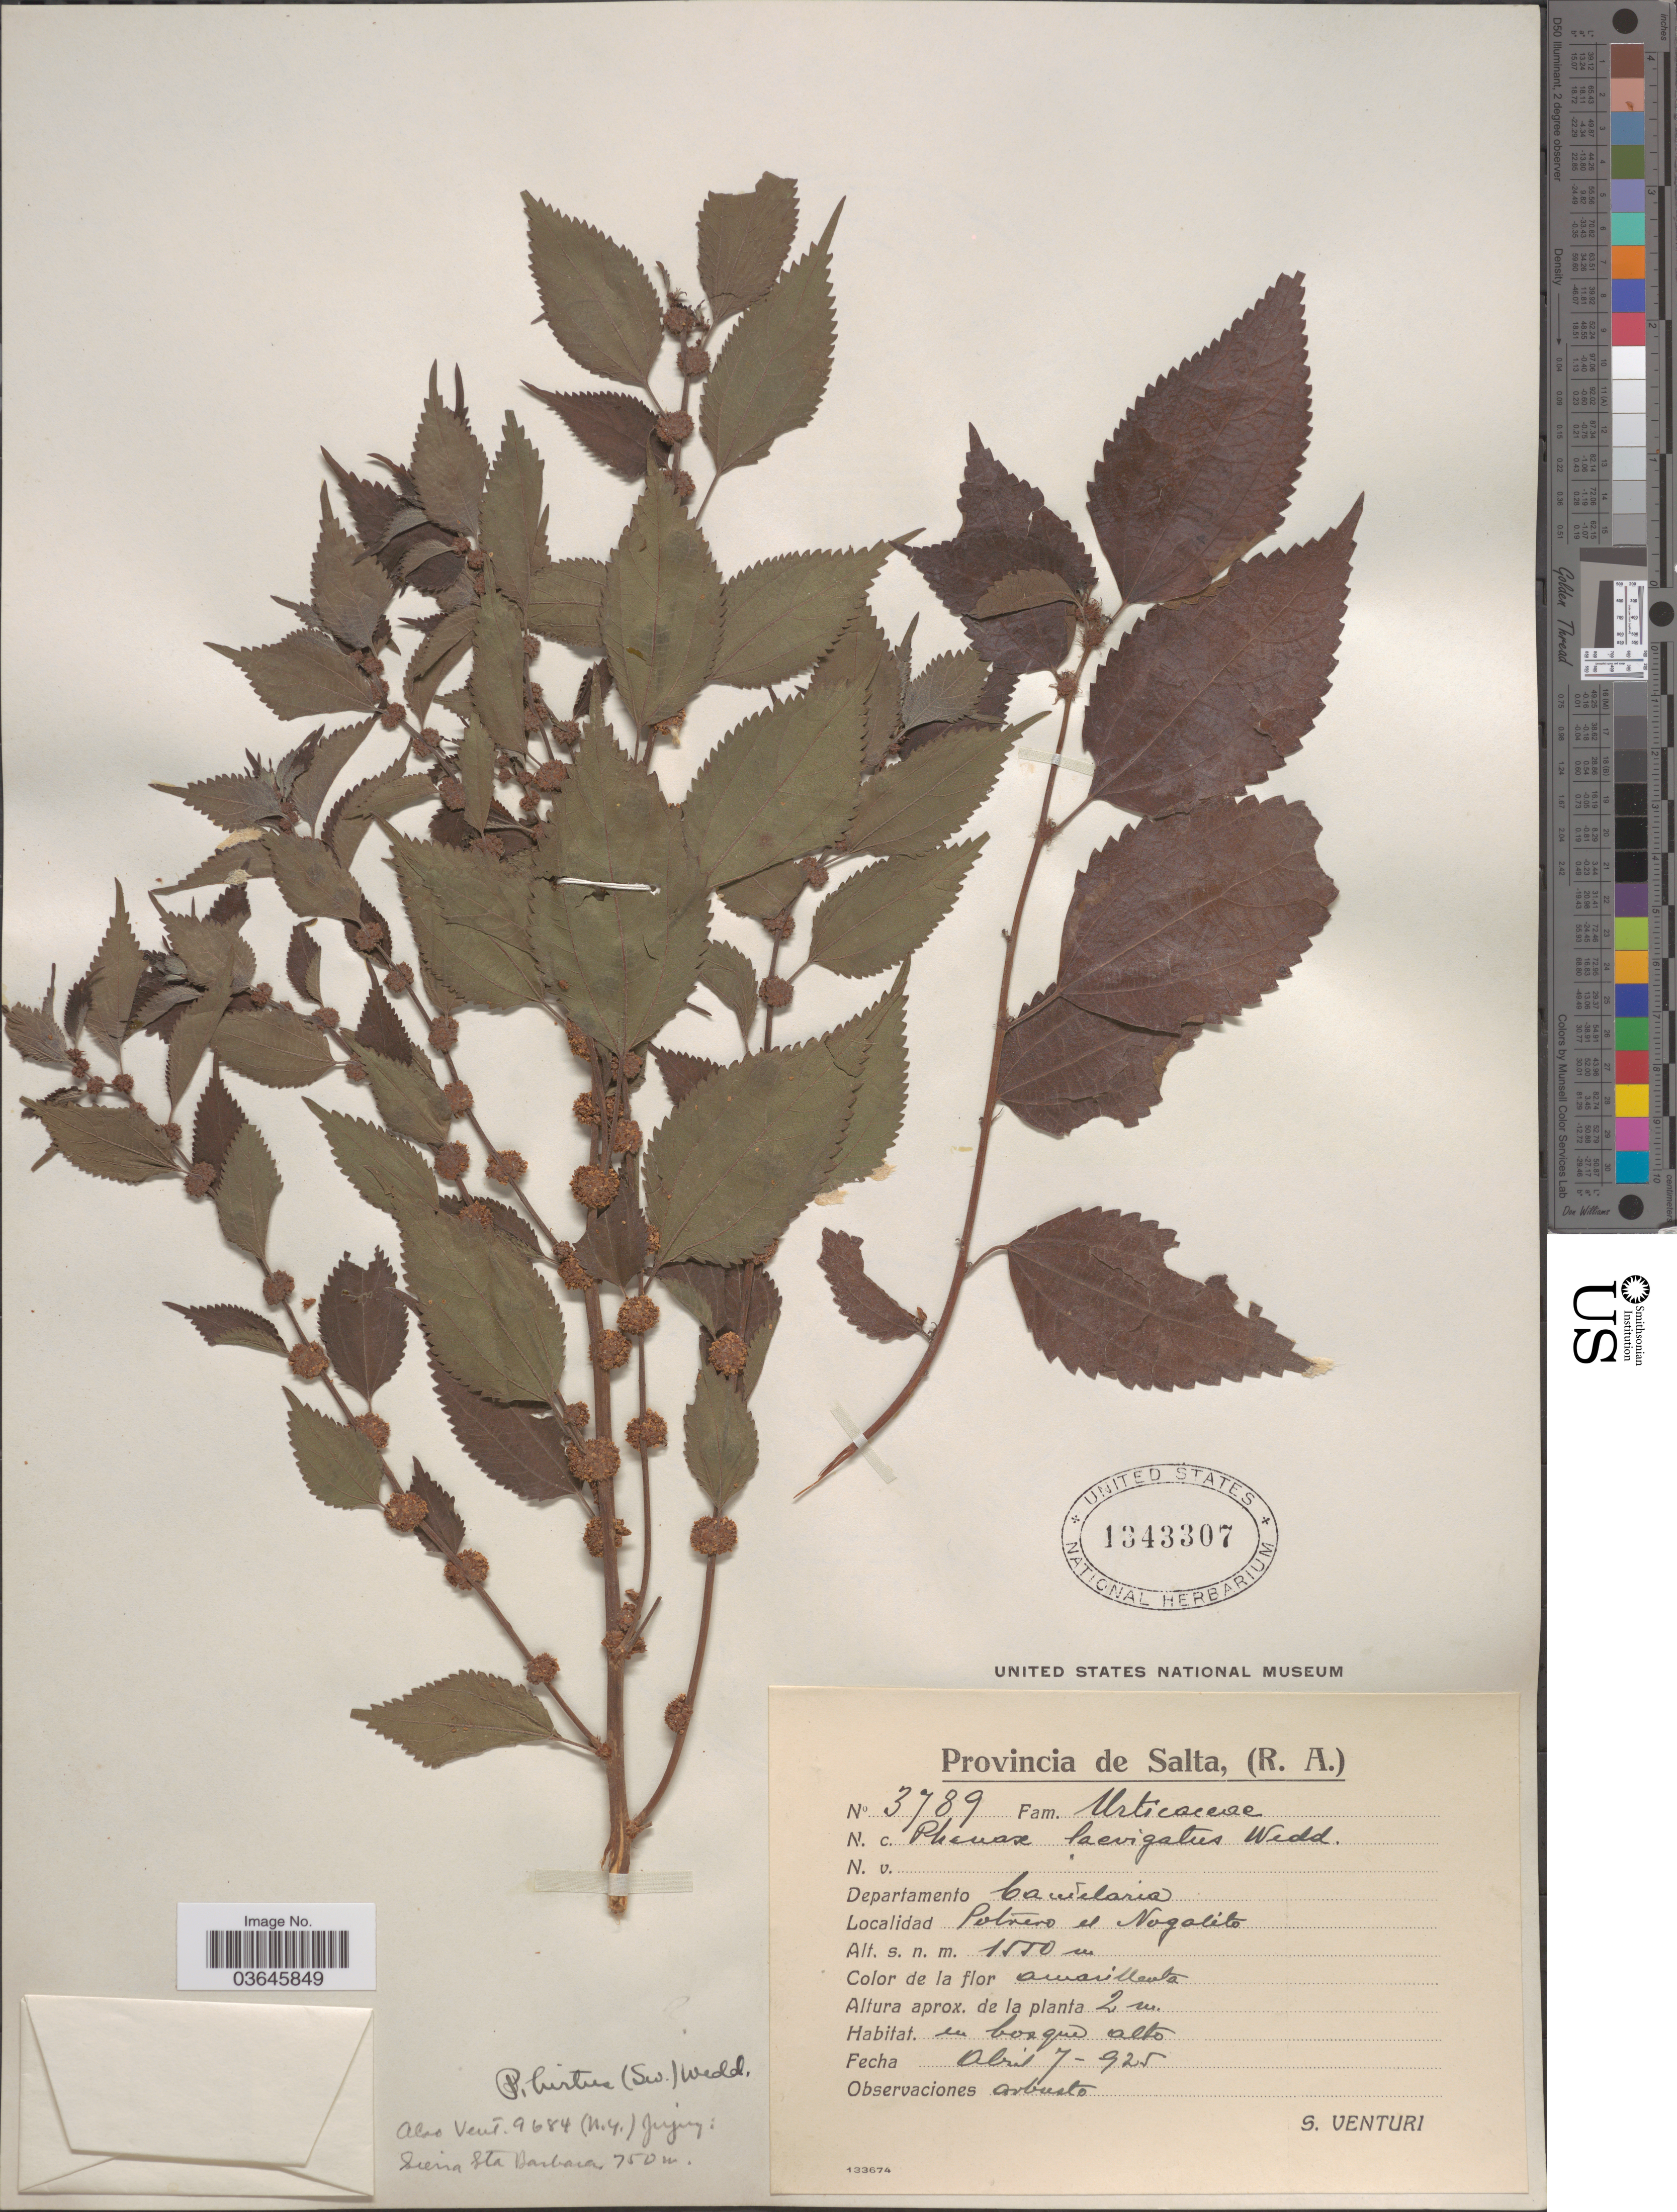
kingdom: Plantae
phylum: Tracheophyta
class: Magnoliopsida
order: Rosales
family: Urticaceae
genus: Phenax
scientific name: Phenax laevigatus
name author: Wedd.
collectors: S. Venturi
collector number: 3789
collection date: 1925-04-07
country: Argentina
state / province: Salta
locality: Departamento Candelaria. Potrero el Nogalito.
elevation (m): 1550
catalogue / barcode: US 1343307